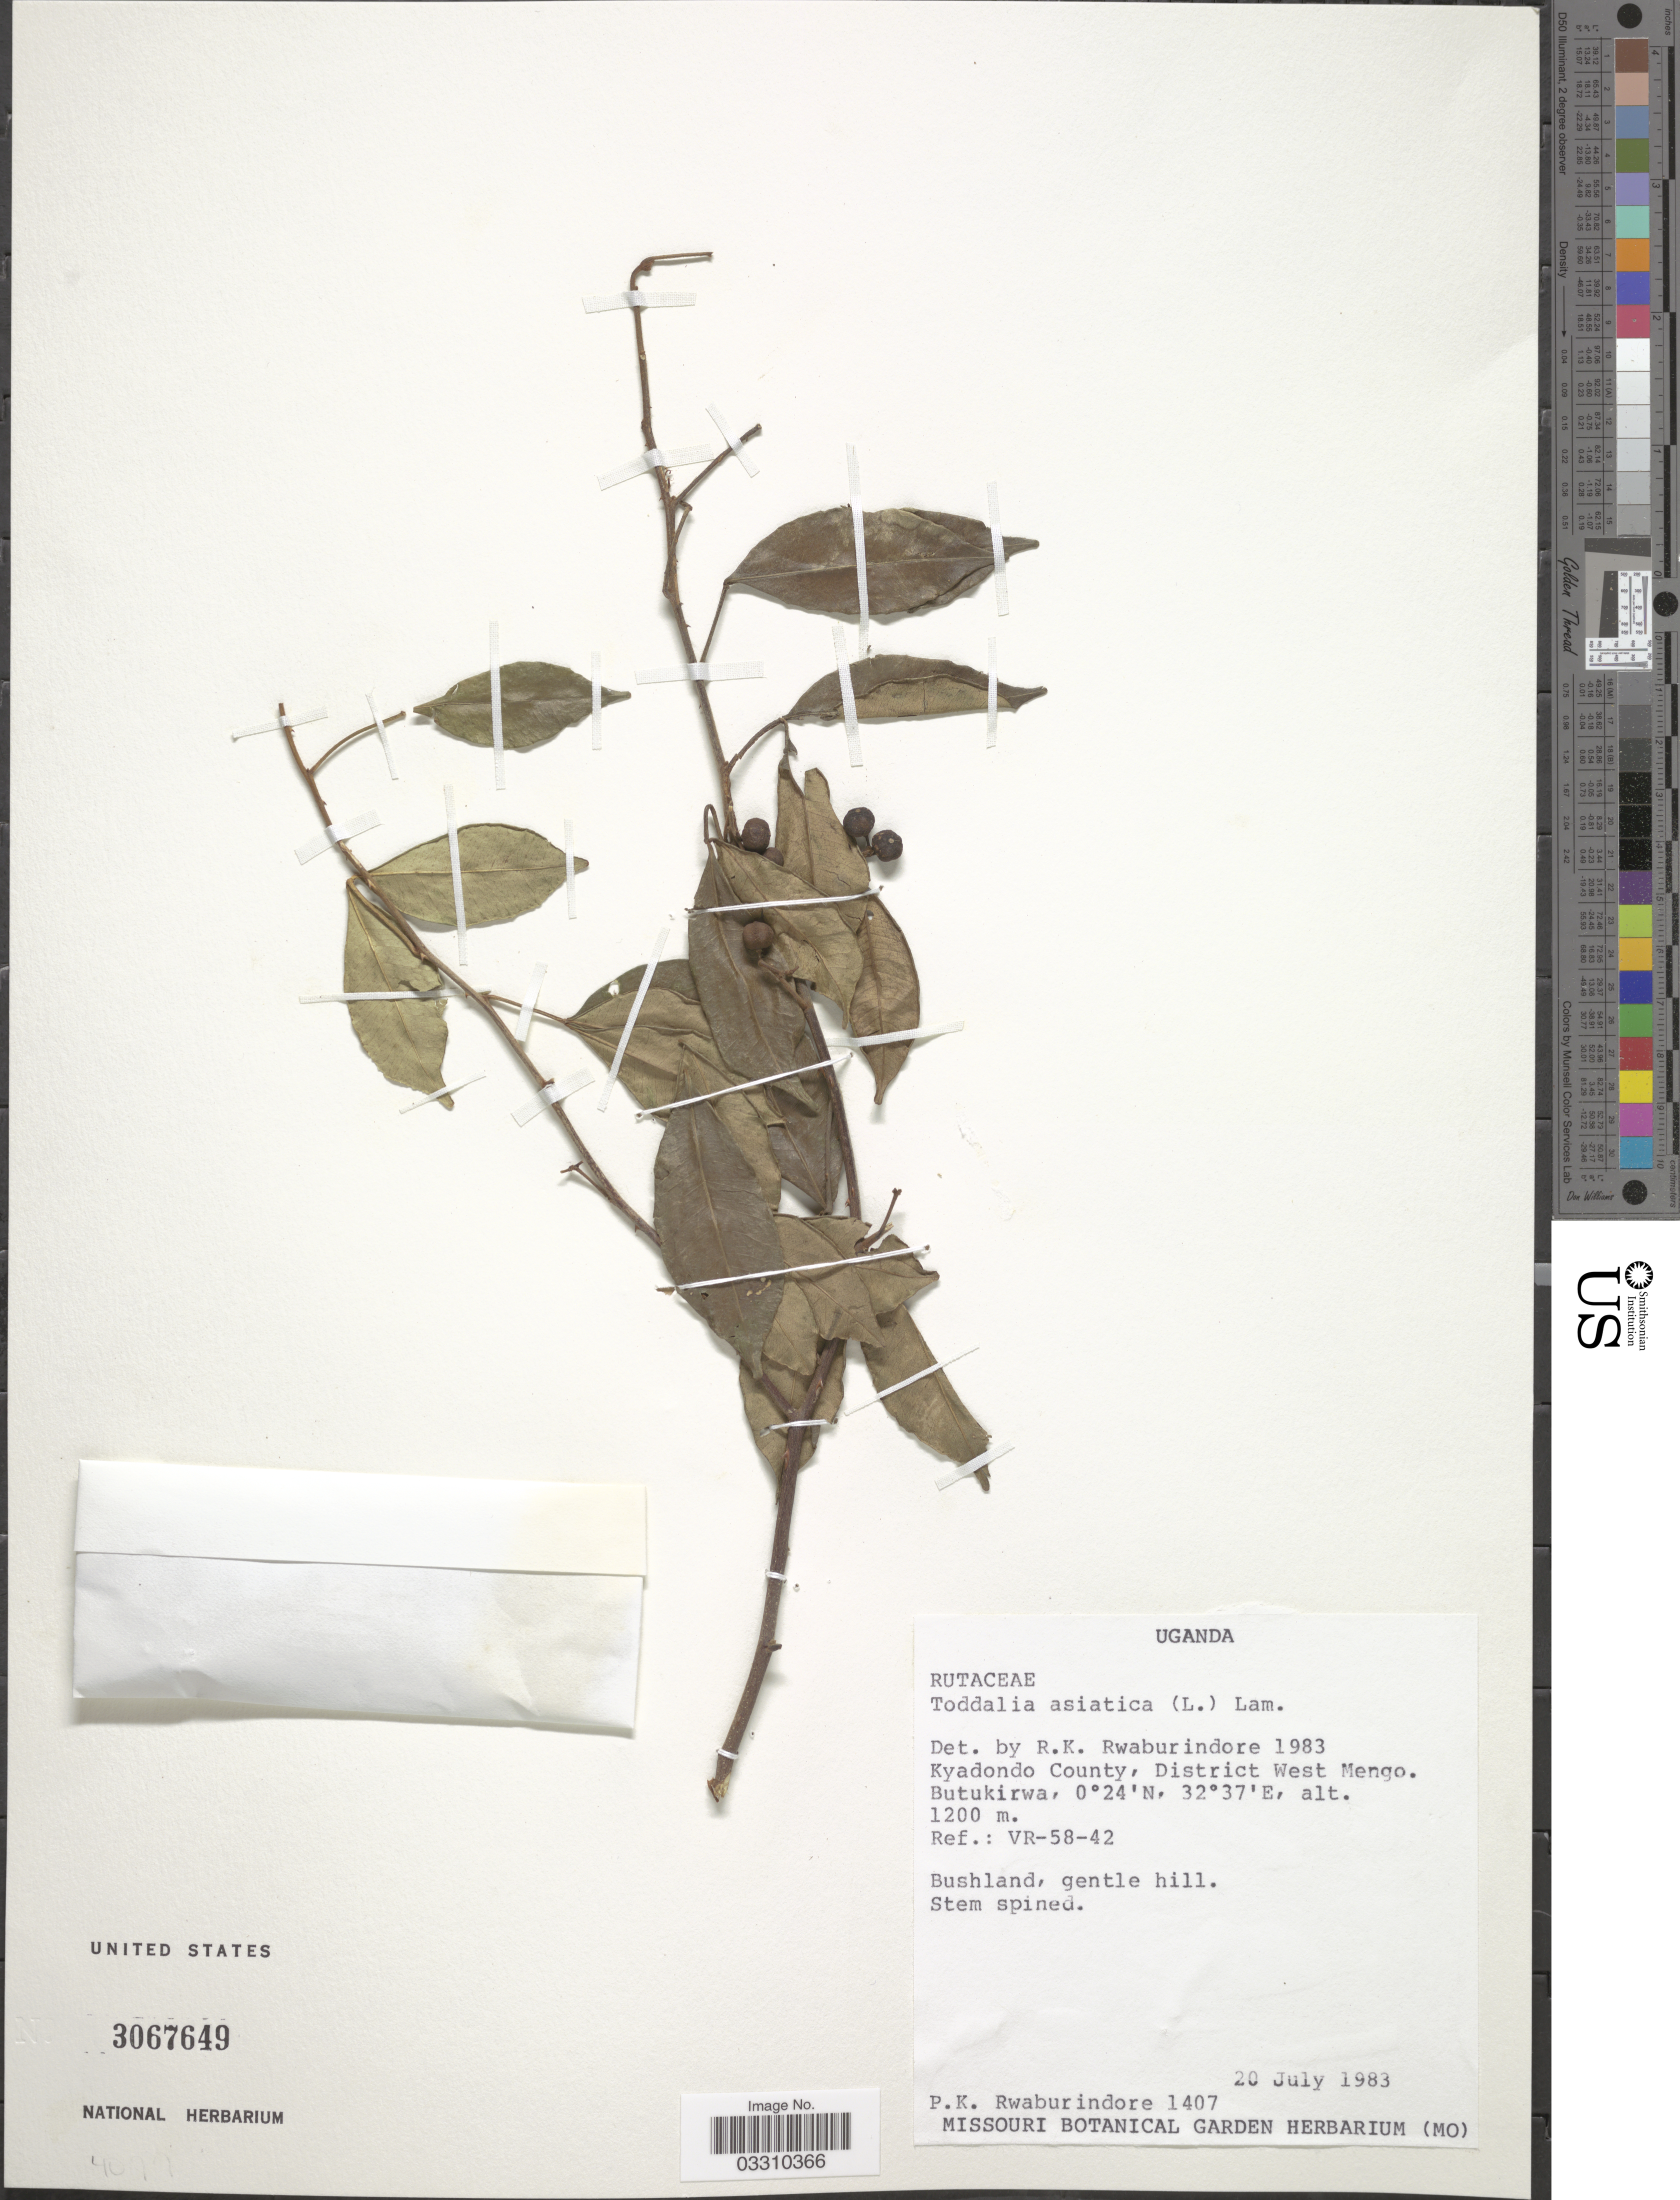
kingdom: Plantae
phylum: Tracheophyta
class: Magnoliopsida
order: Sapindales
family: Rutaceae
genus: Zanthoxylum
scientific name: Zanthoxylum asiaticum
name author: (L.) Appelhans et al.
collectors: P. Rwaburindore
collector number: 1407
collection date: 1983-07-20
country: Uganda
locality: Kyadondo County, District West Mengo. Butukirwa.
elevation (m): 1200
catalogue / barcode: US 3067649